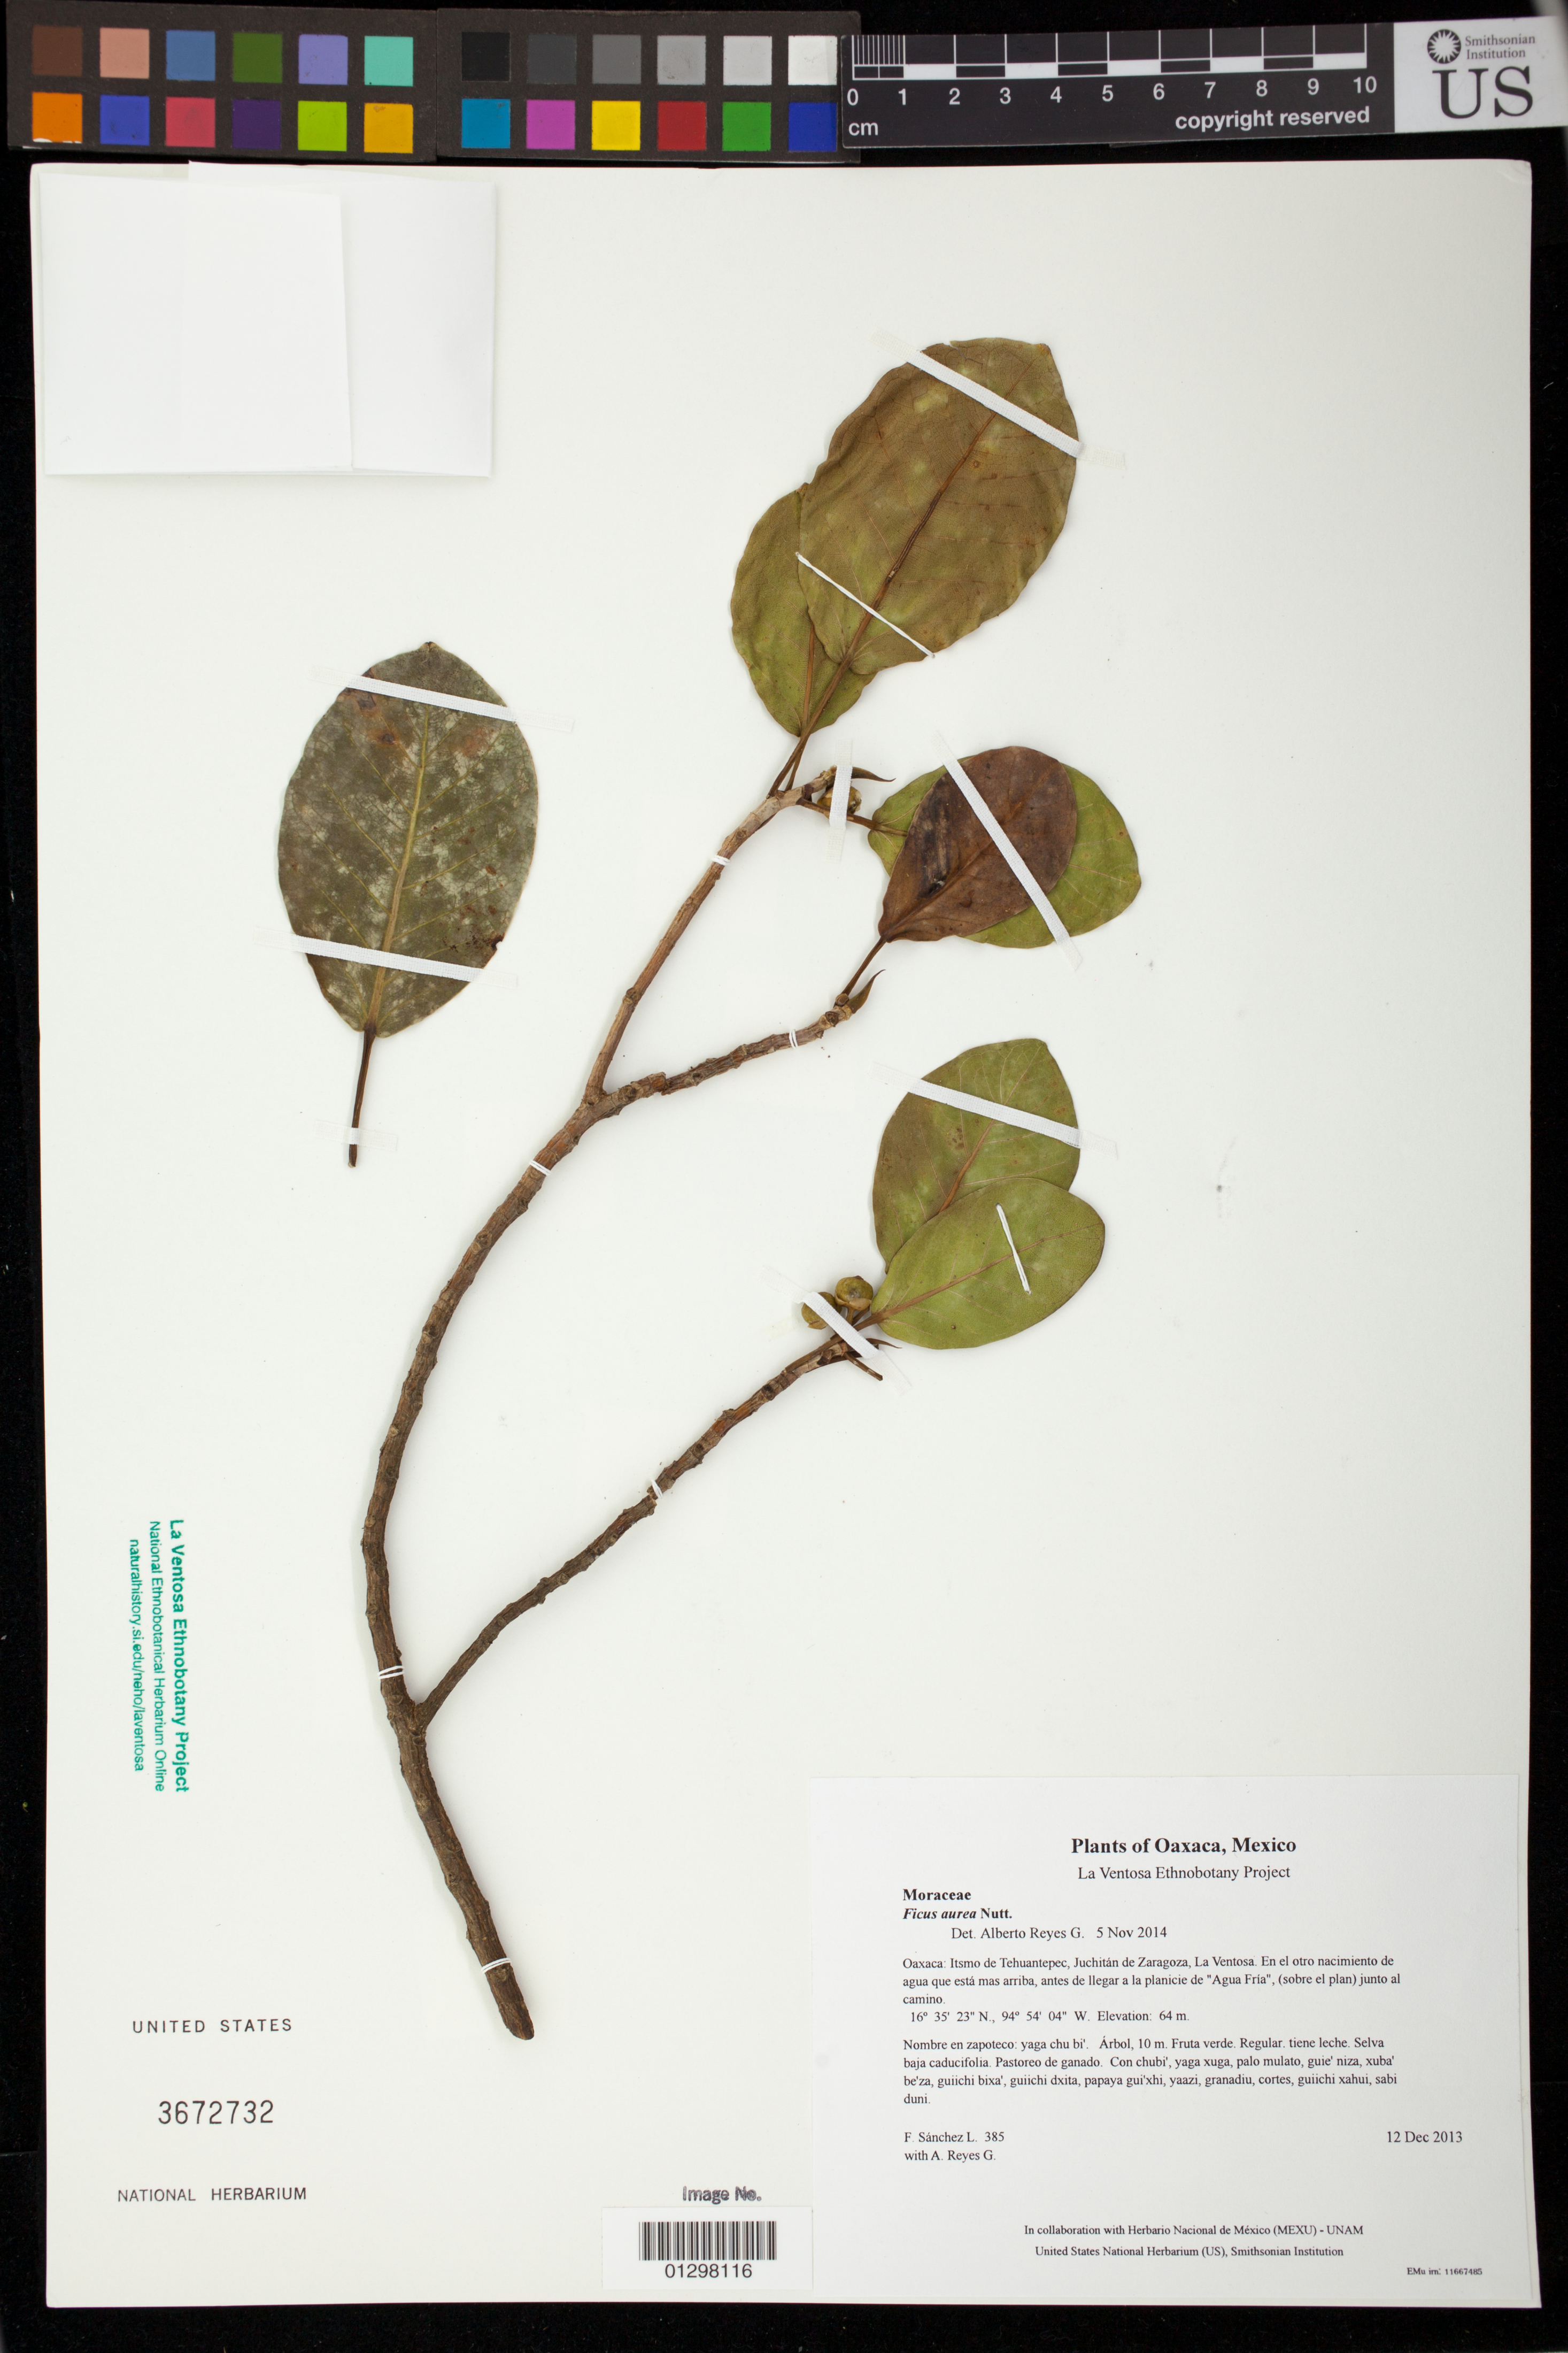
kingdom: Plantae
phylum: Tracheophyta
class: Magnoliopsida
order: Rosales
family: Moraceae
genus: Ficus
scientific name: Ficus aurea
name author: Nutt.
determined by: Reyes García, A.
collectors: F. Sánchez L. & A. Reyes G.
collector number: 385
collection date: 2013-12-12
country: Mexico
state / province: Oaxaca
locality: Itsmo de Tehuantepec, Juchitán de Zaragoza, La Ventosa. En el otro nacimiento de agua que está mas arriba, antes de llegar a la planicie de "Agua Fría", (sobre el plan) junto al camino.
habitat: Selva baja caducifolia. Pastoreo de ganado.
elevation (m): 64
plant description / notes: JEBOT, MEXU, SERO, US; Yaga. 10 m. Cuaananaxhi naga'. Nuu.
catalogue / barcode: US 3672732